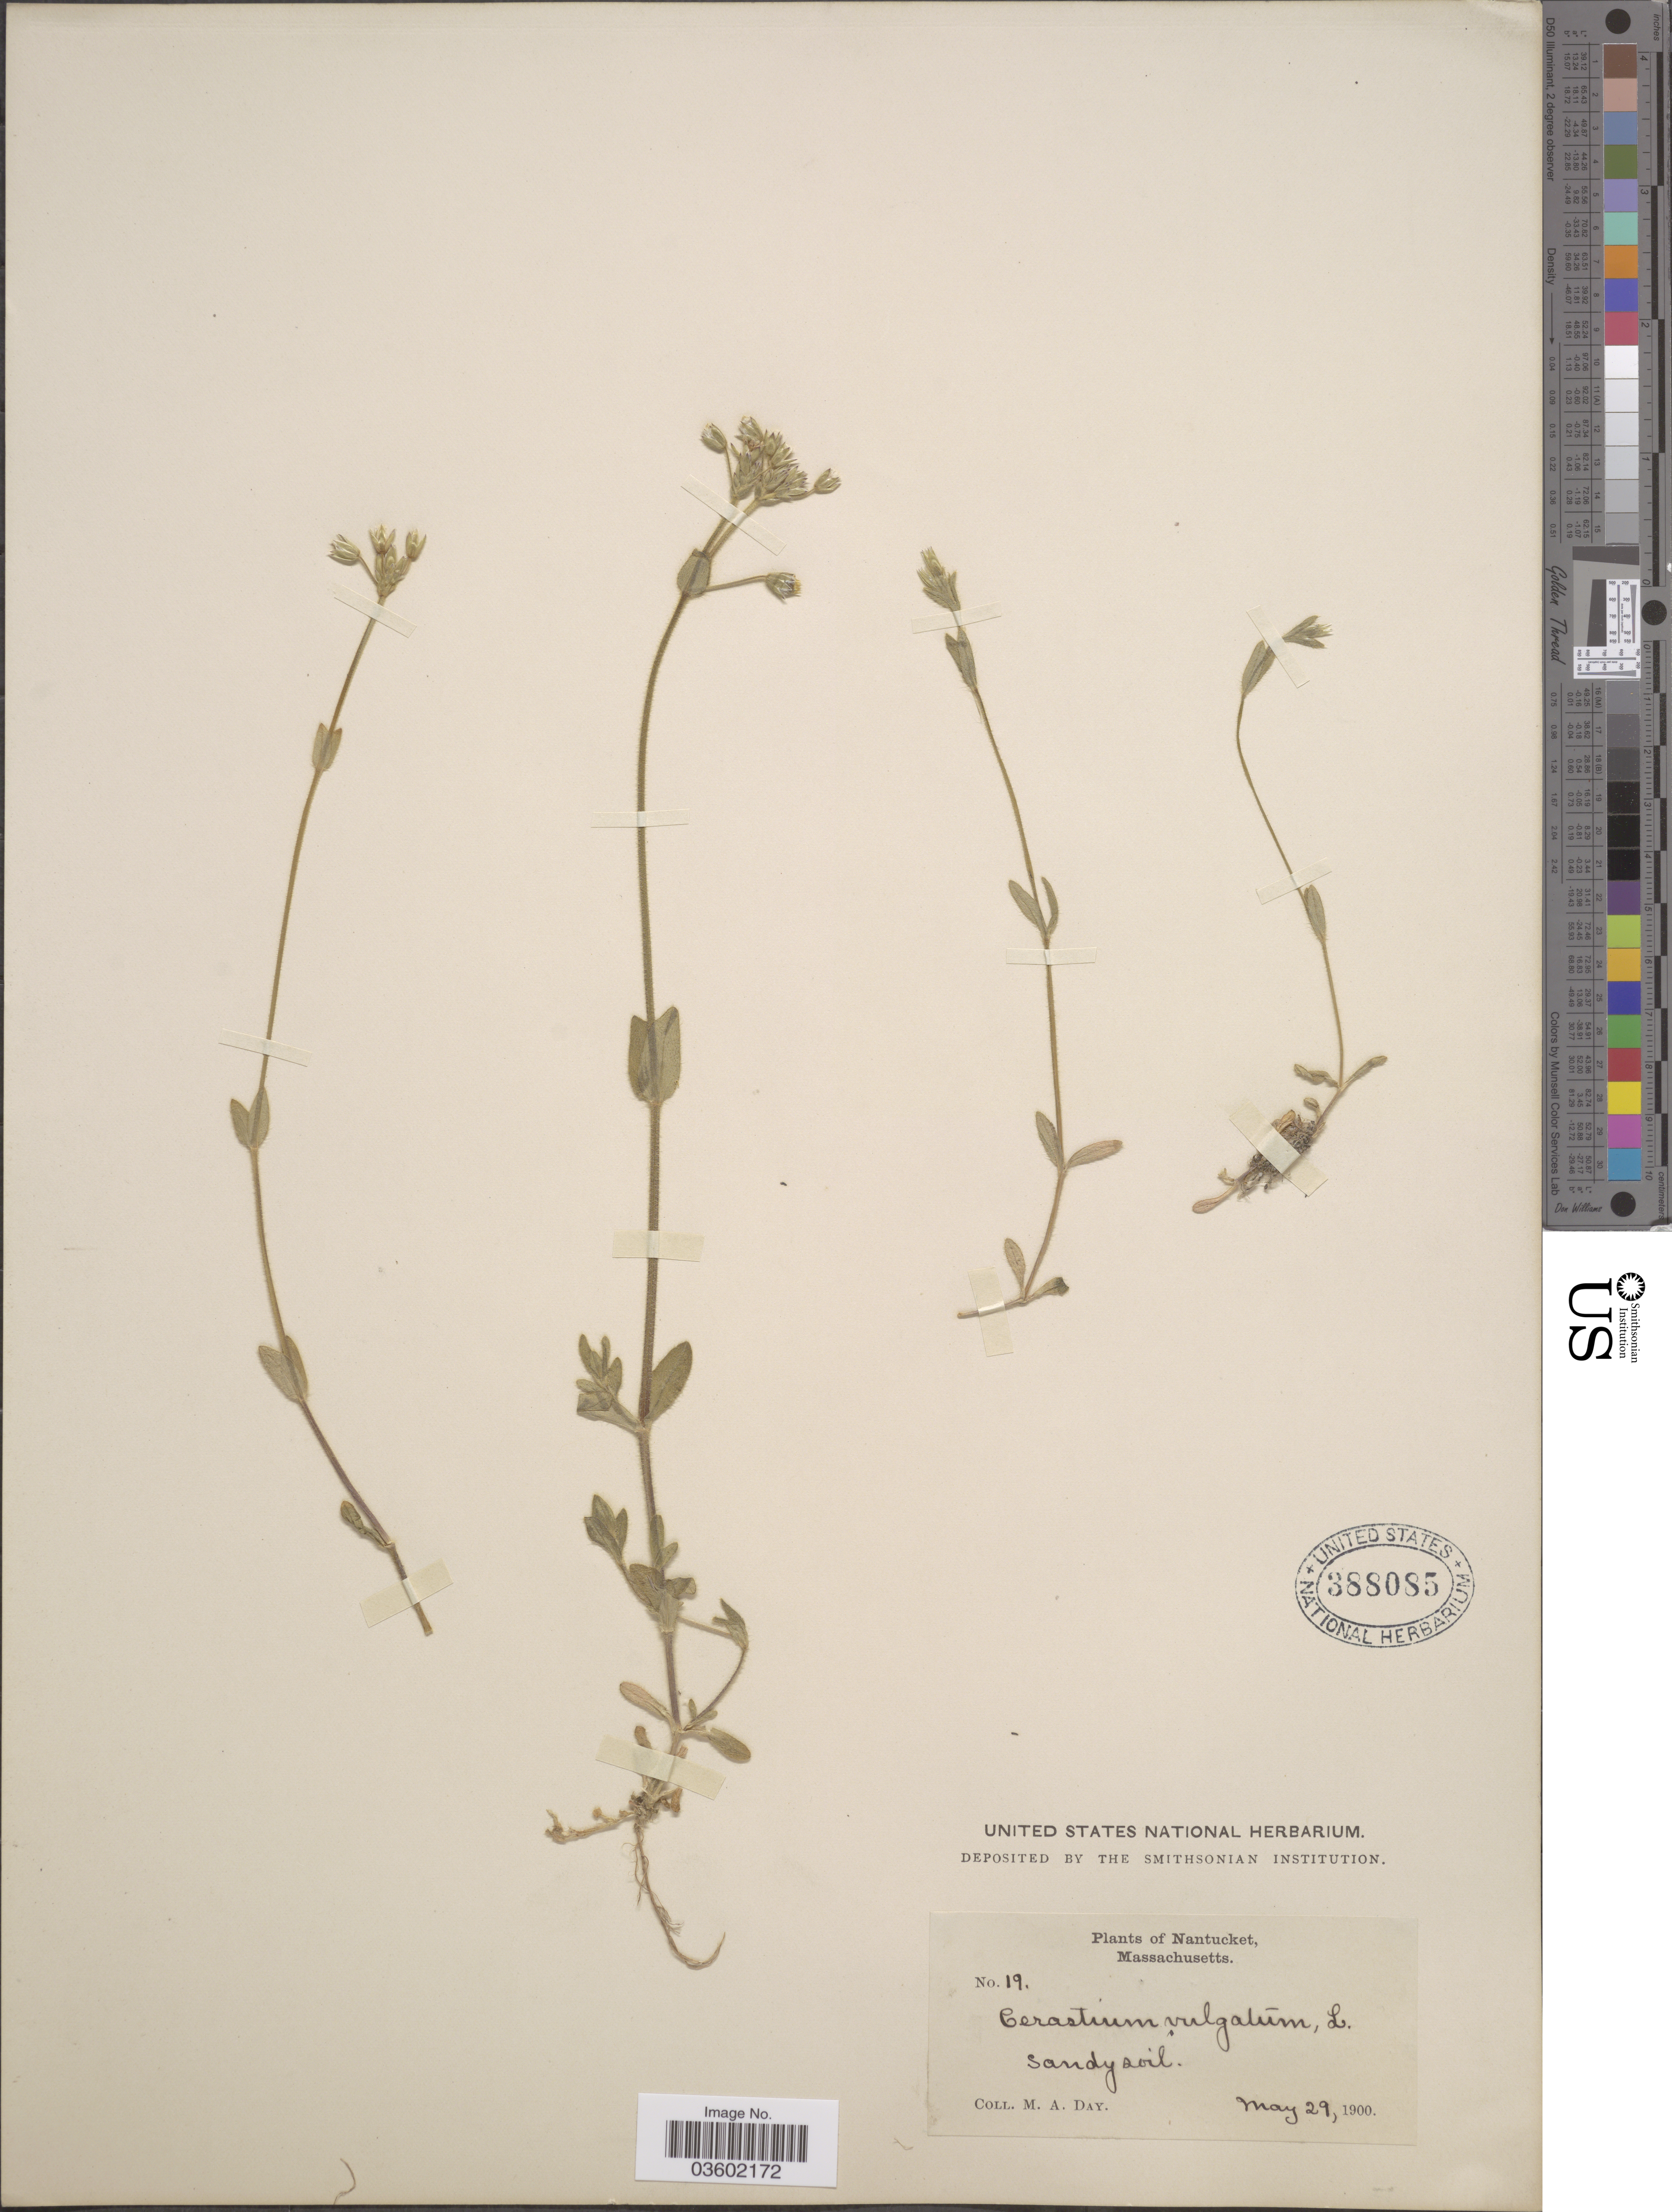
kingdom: Plantae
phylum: Tracheophyta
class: Magnoliopsida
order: Caryophyllales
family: Caryophyllaceae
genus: Cerastium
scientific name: Cerastium vulgatum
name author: L.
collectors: M. Day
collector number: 19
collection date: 1900-05-29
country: United States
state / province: Massachusetts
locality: Nantucket.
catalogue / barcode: US 388085